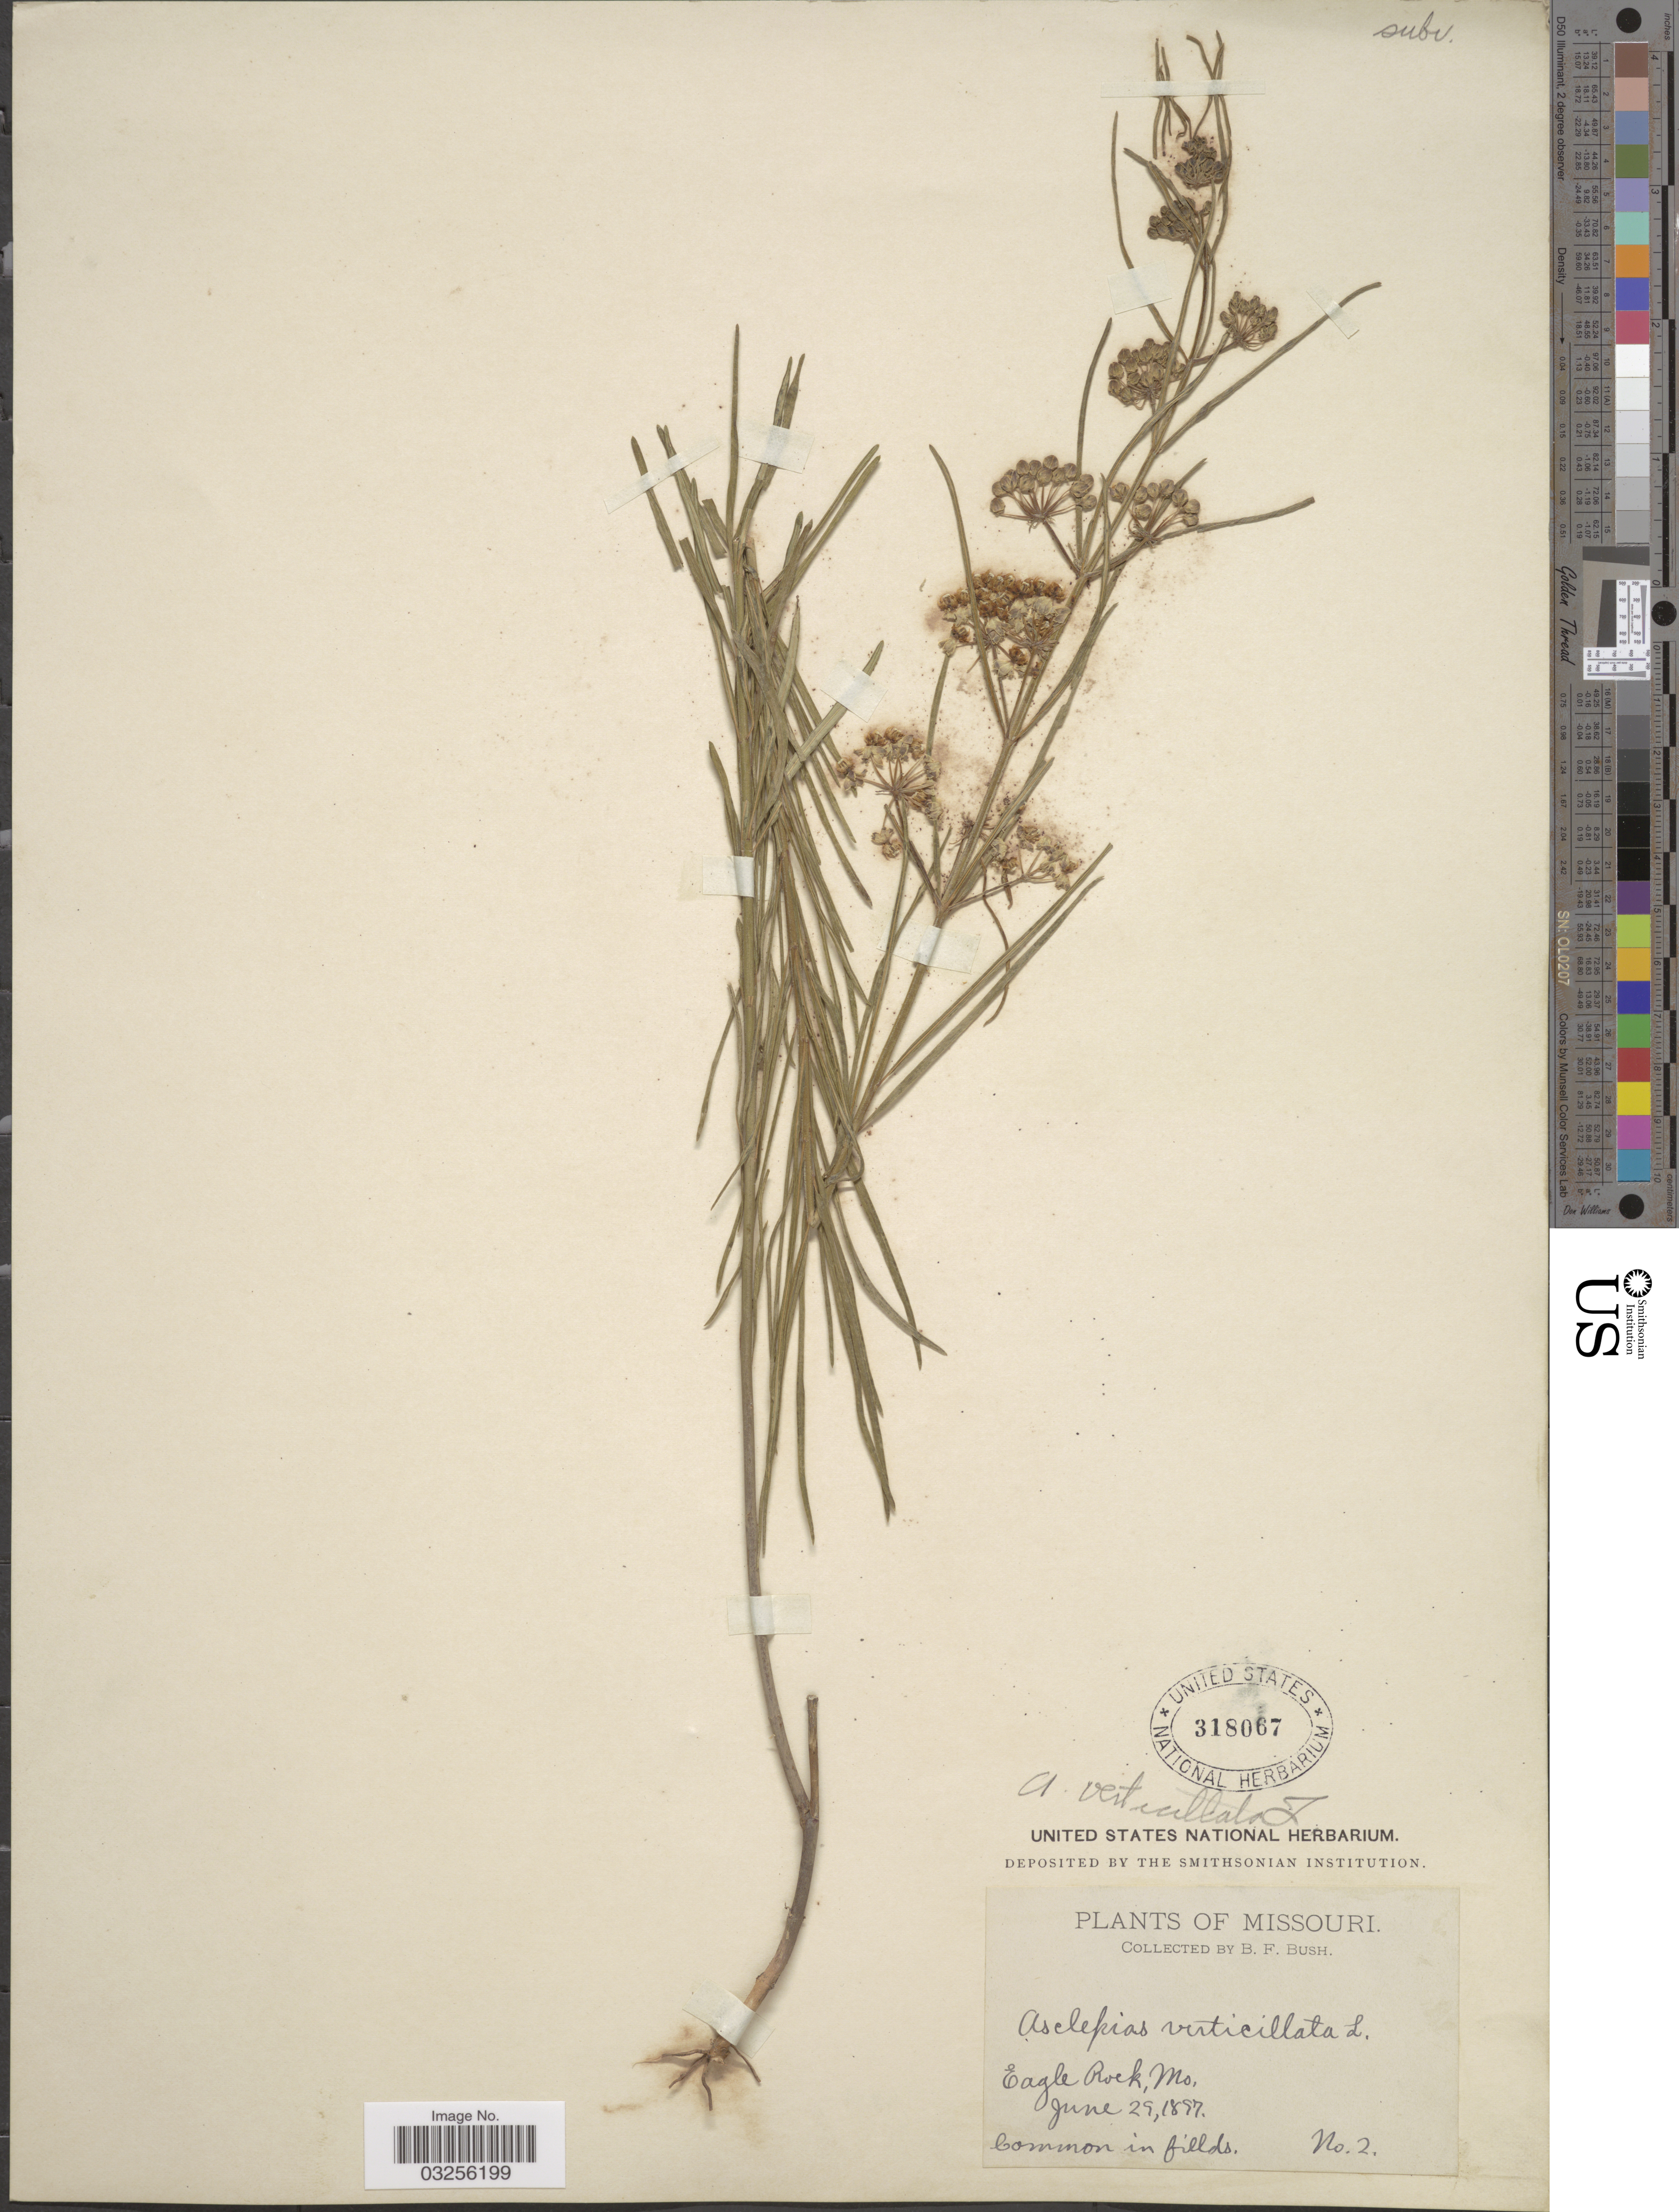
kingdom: Plantae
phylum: Tracheophyta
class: Magnoliopsida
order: Gentianales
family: Apocynaceae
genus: Asclepias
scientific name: Asclepias verticillata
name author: L.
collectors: B. F. Bush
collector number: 2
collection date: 1897-06-29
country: United States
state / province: Missouri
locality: Eagle Rock.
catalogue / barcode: US 318067